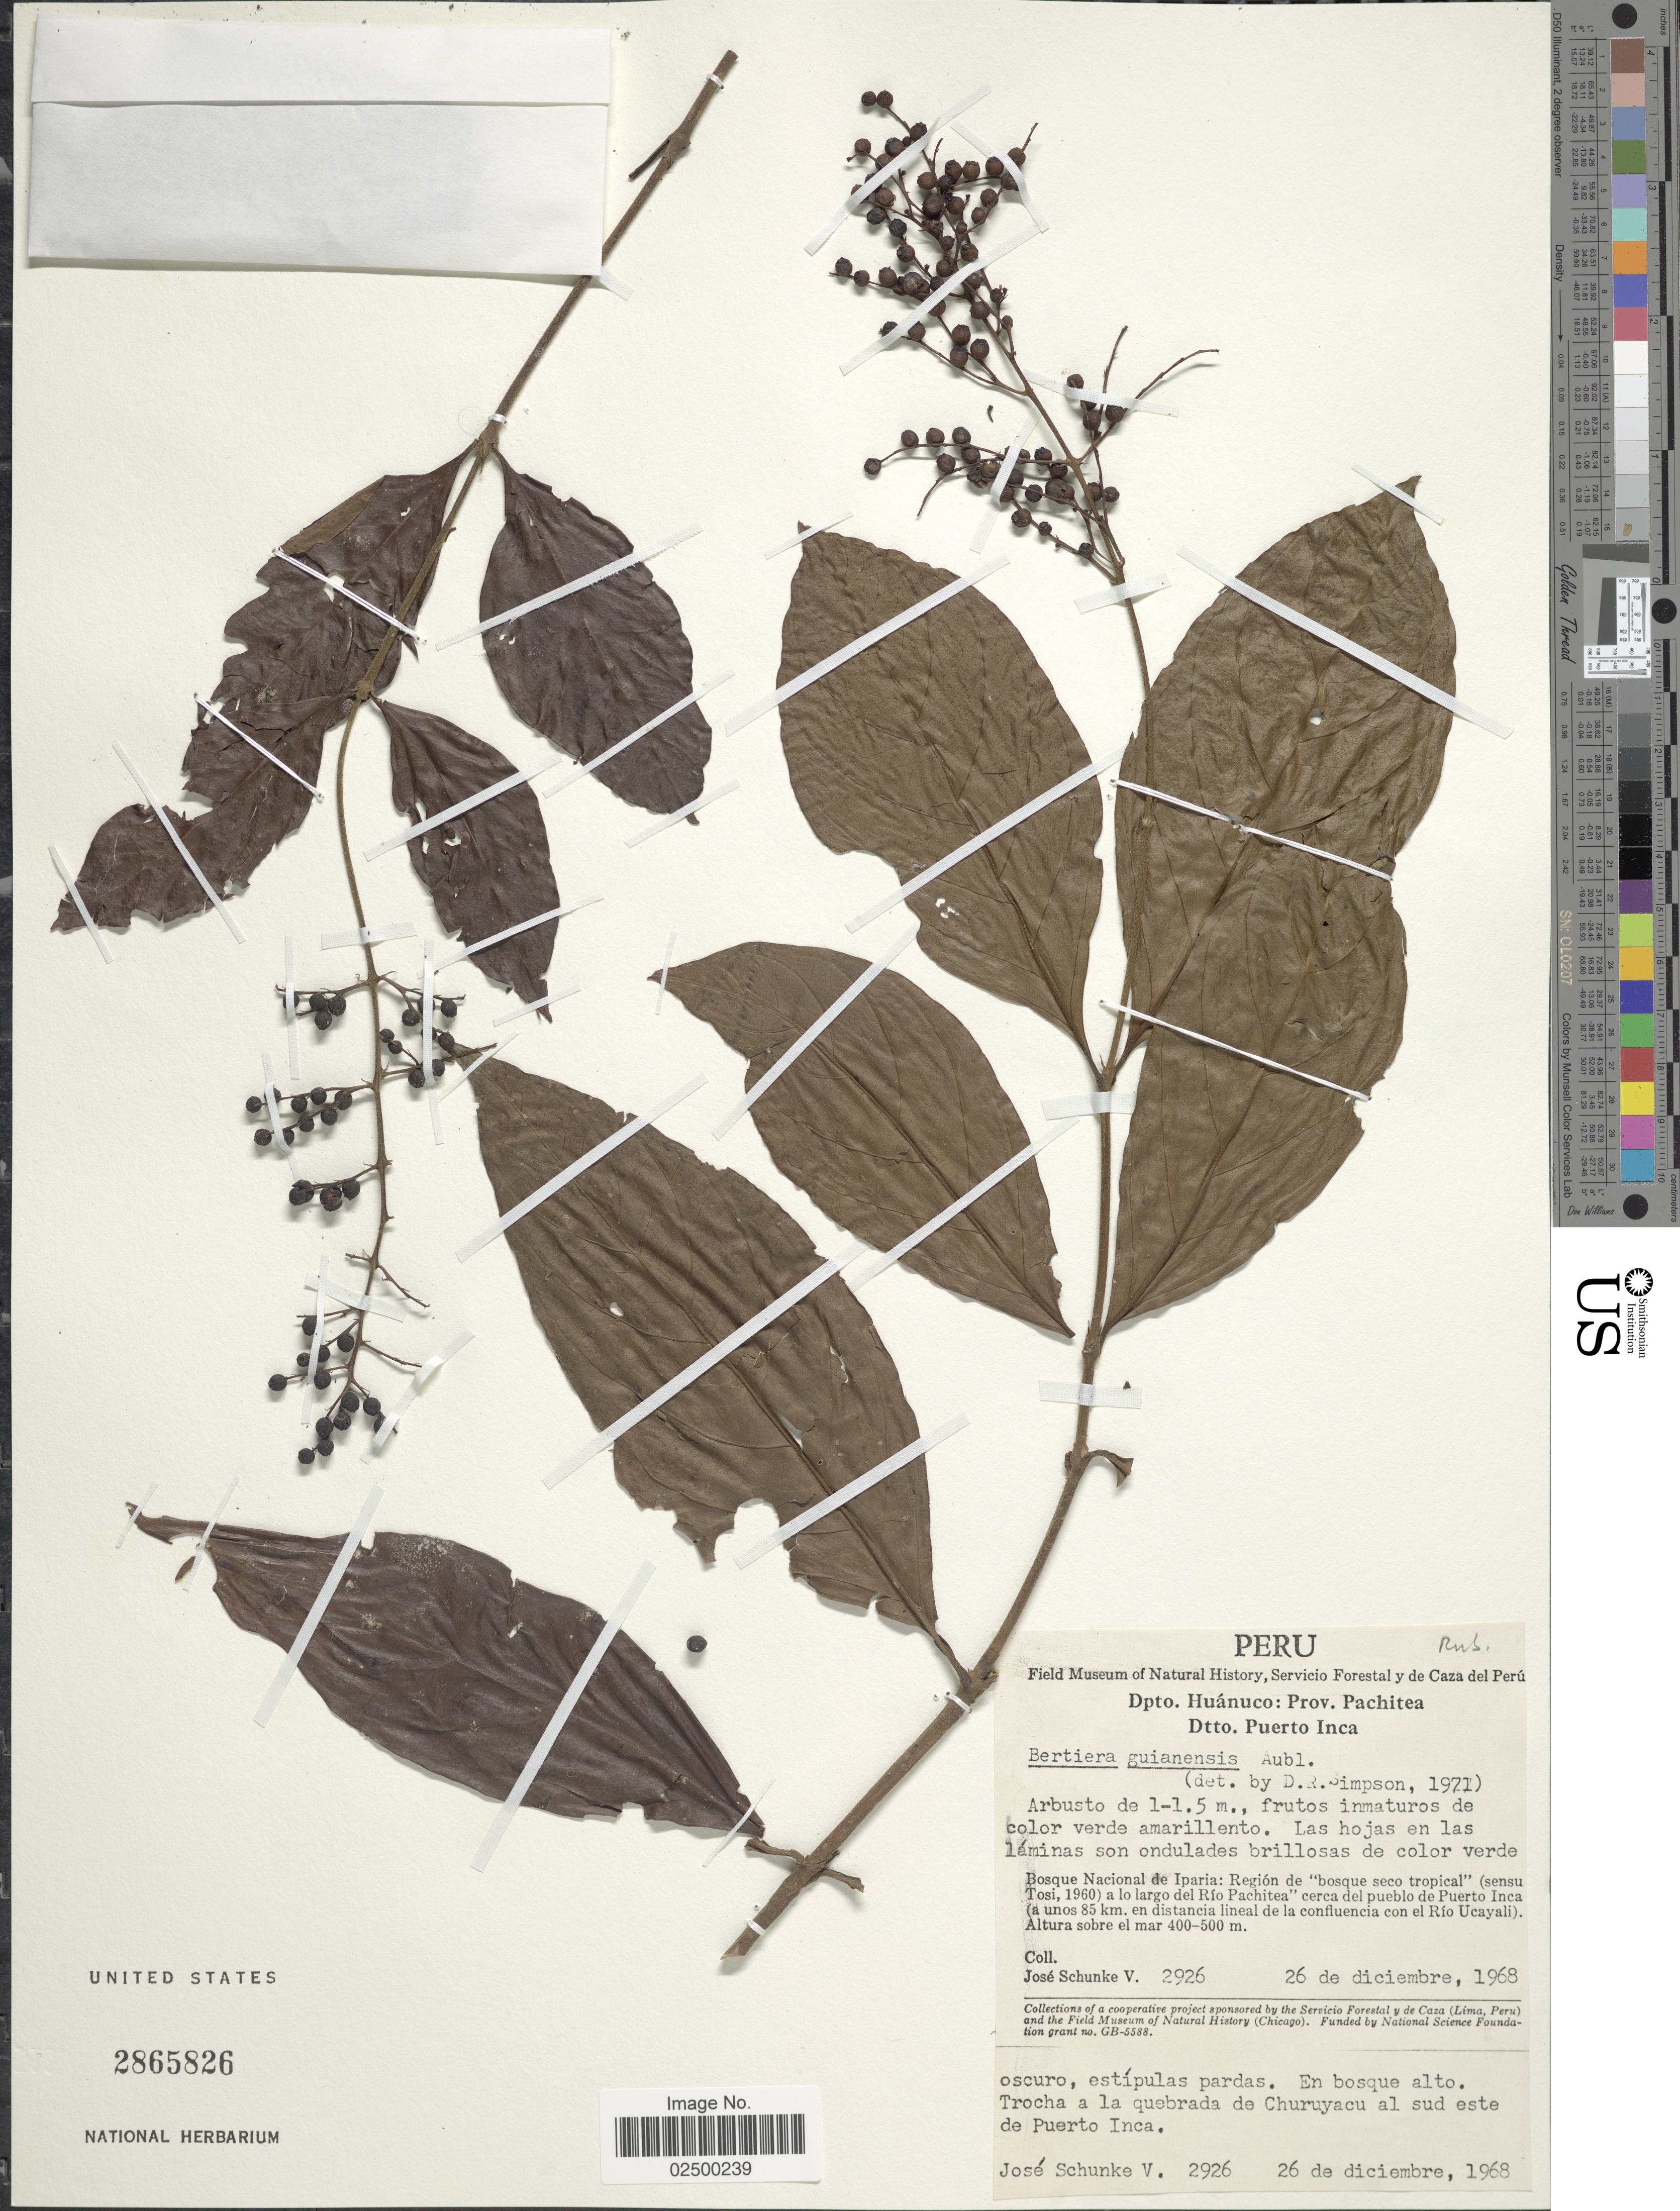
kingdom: Plantae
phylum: Tracheophyta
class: Magnoliopsida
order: Gentianales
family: Rubiaceae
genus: Bertiera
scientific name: Bertiera guianensis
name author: Aubl.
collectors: J. Schunke Vigo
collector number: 2926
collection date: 1968-12-26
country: Peru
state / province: Huánuco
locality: Prov. Pachitea, Dtto. Puerto Inca, Bosque Nacional de Iparia: Region de bosque seco tropical (sensu Tosi, 1960) a lo largo del Rio Pachitea cerca del pueblo de Puerto Inca (a unos 85 km. en distancia lineal de la confluencia con el Rio Ucayali), trocha a la quebrada de Churuyacu al sud este de Puerto Inca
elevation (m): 400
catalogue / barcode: US 2865826